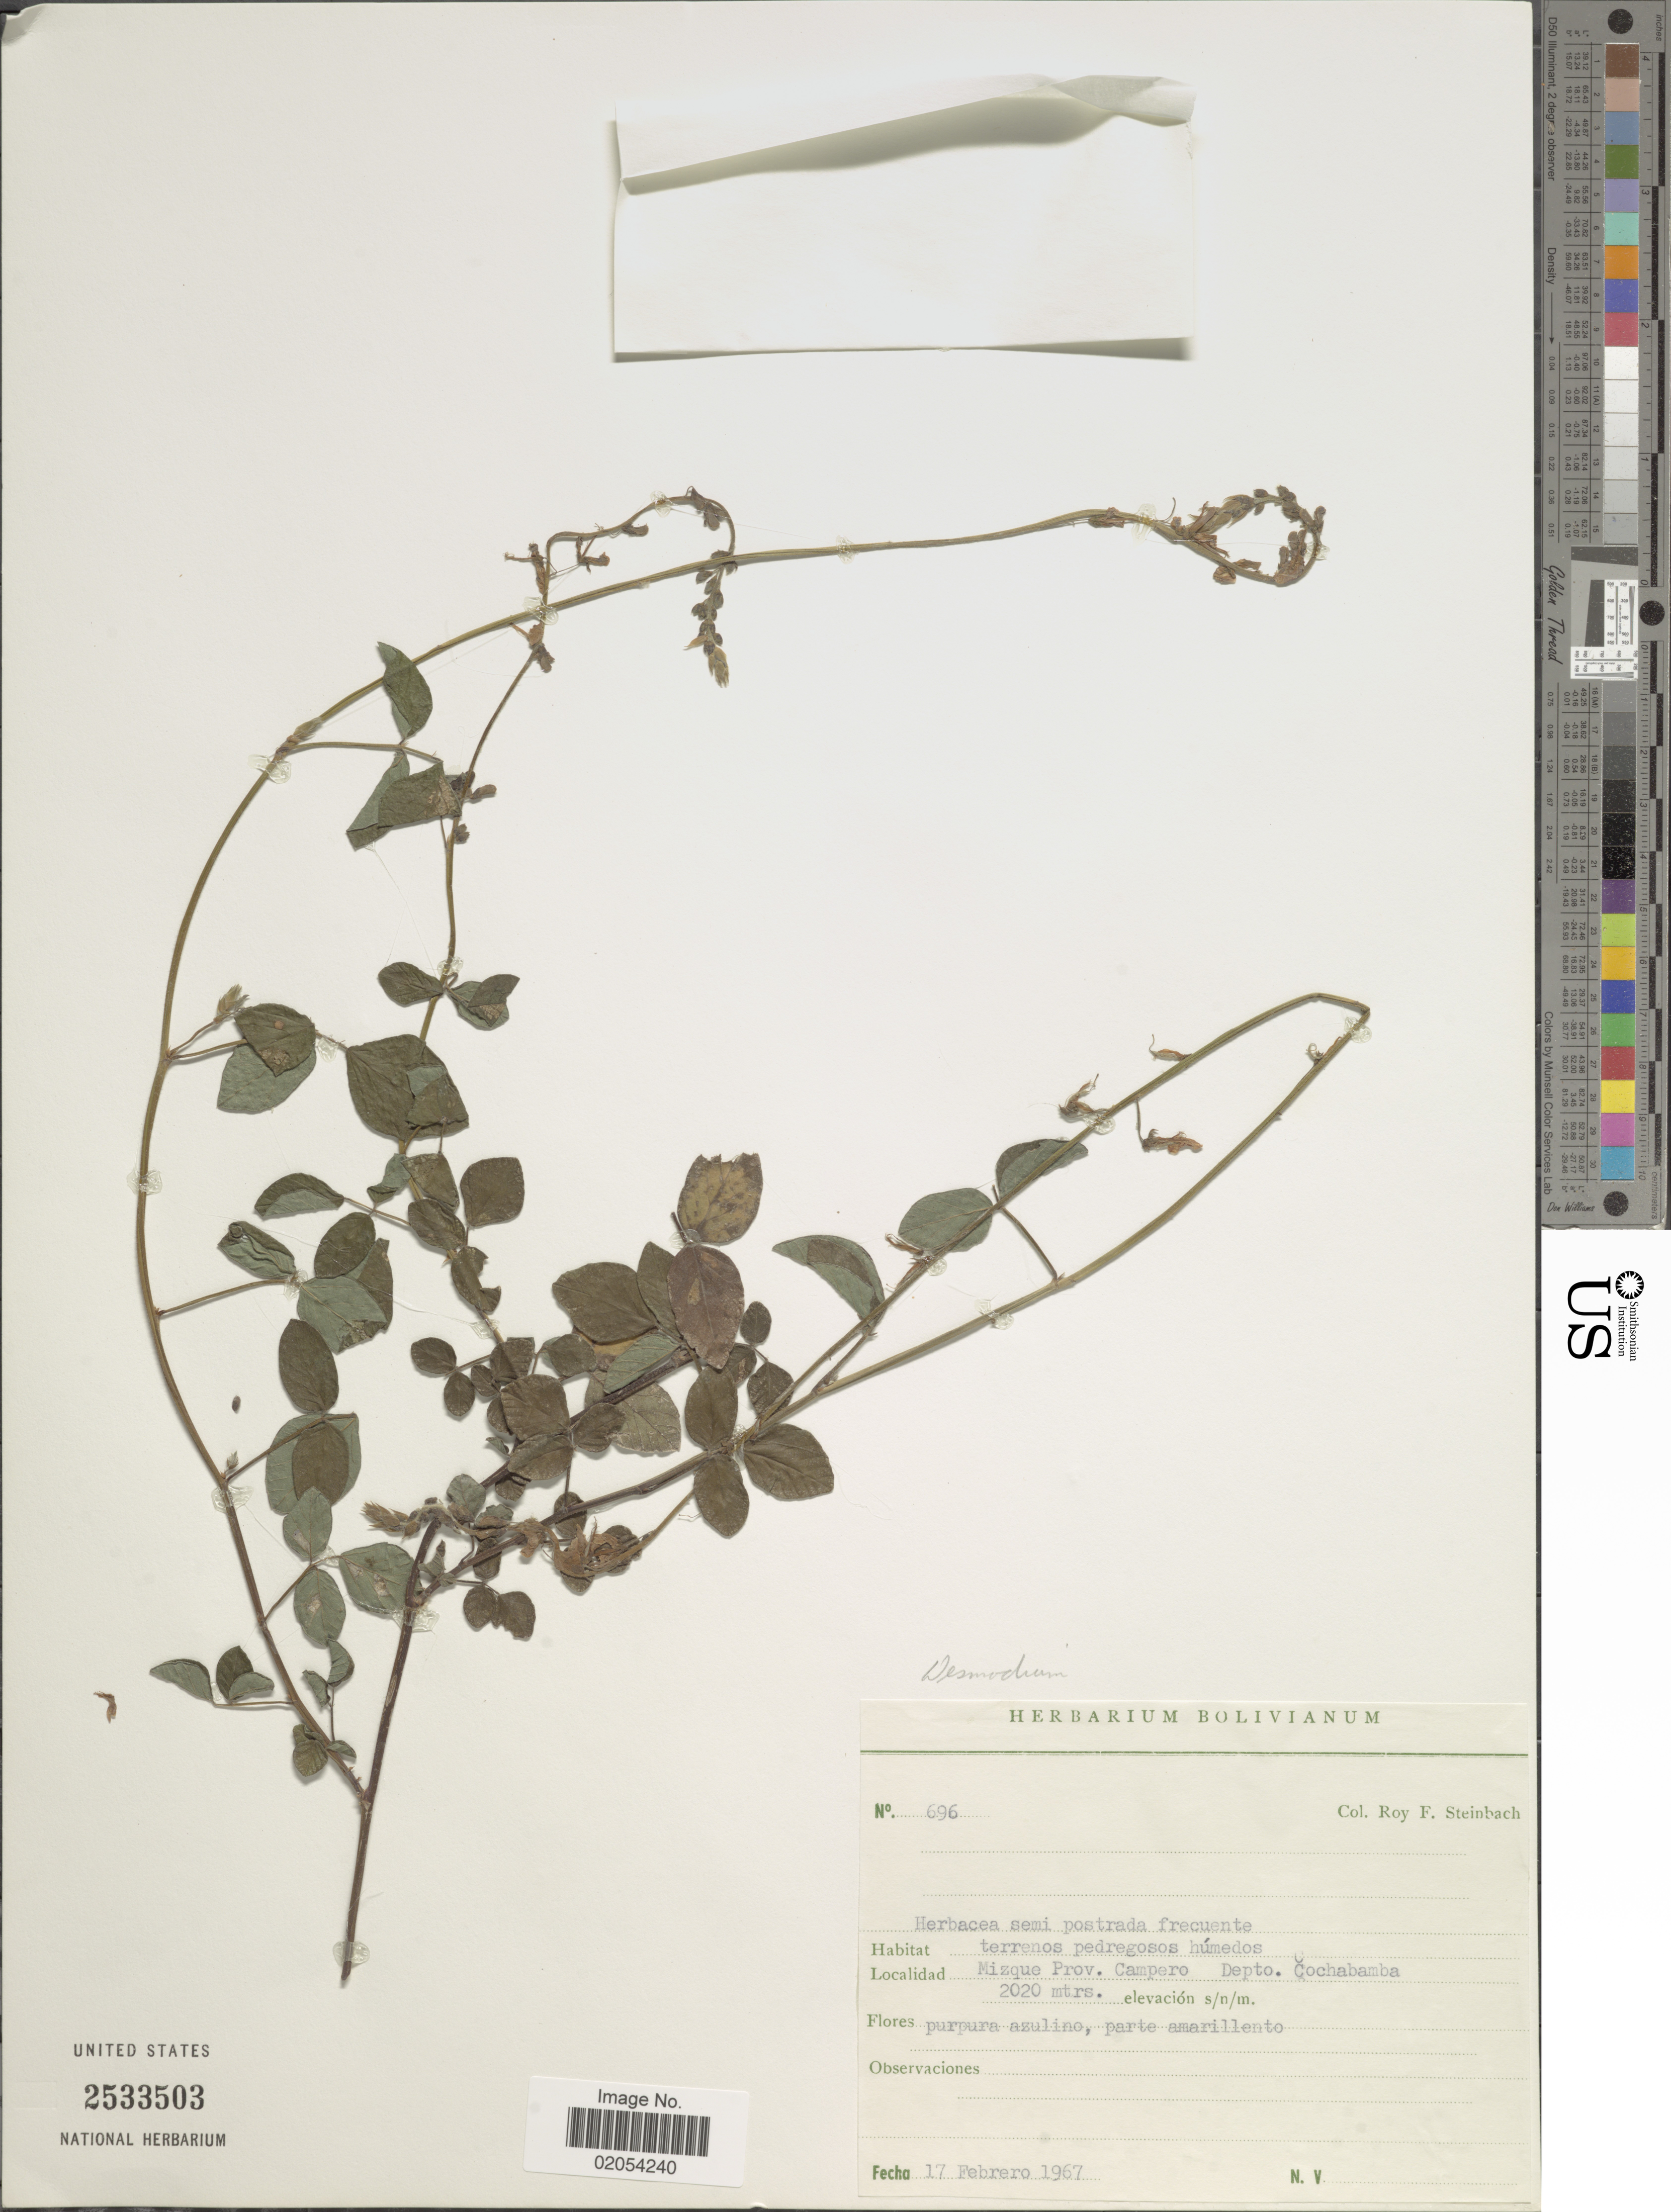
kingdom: Plantae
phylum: Tracheophyta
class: Magnoliopsida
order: Fabales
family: Fabaceae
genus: Desmodium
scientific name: Desmodium sp.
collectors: R. F. Steinbach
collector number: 696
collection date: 1967-02-17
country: Bolivia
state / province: Cochabamba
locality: Mizque Prov. Campero. Depto. Cochabamba.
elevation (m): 2020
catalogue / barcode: US 2533503